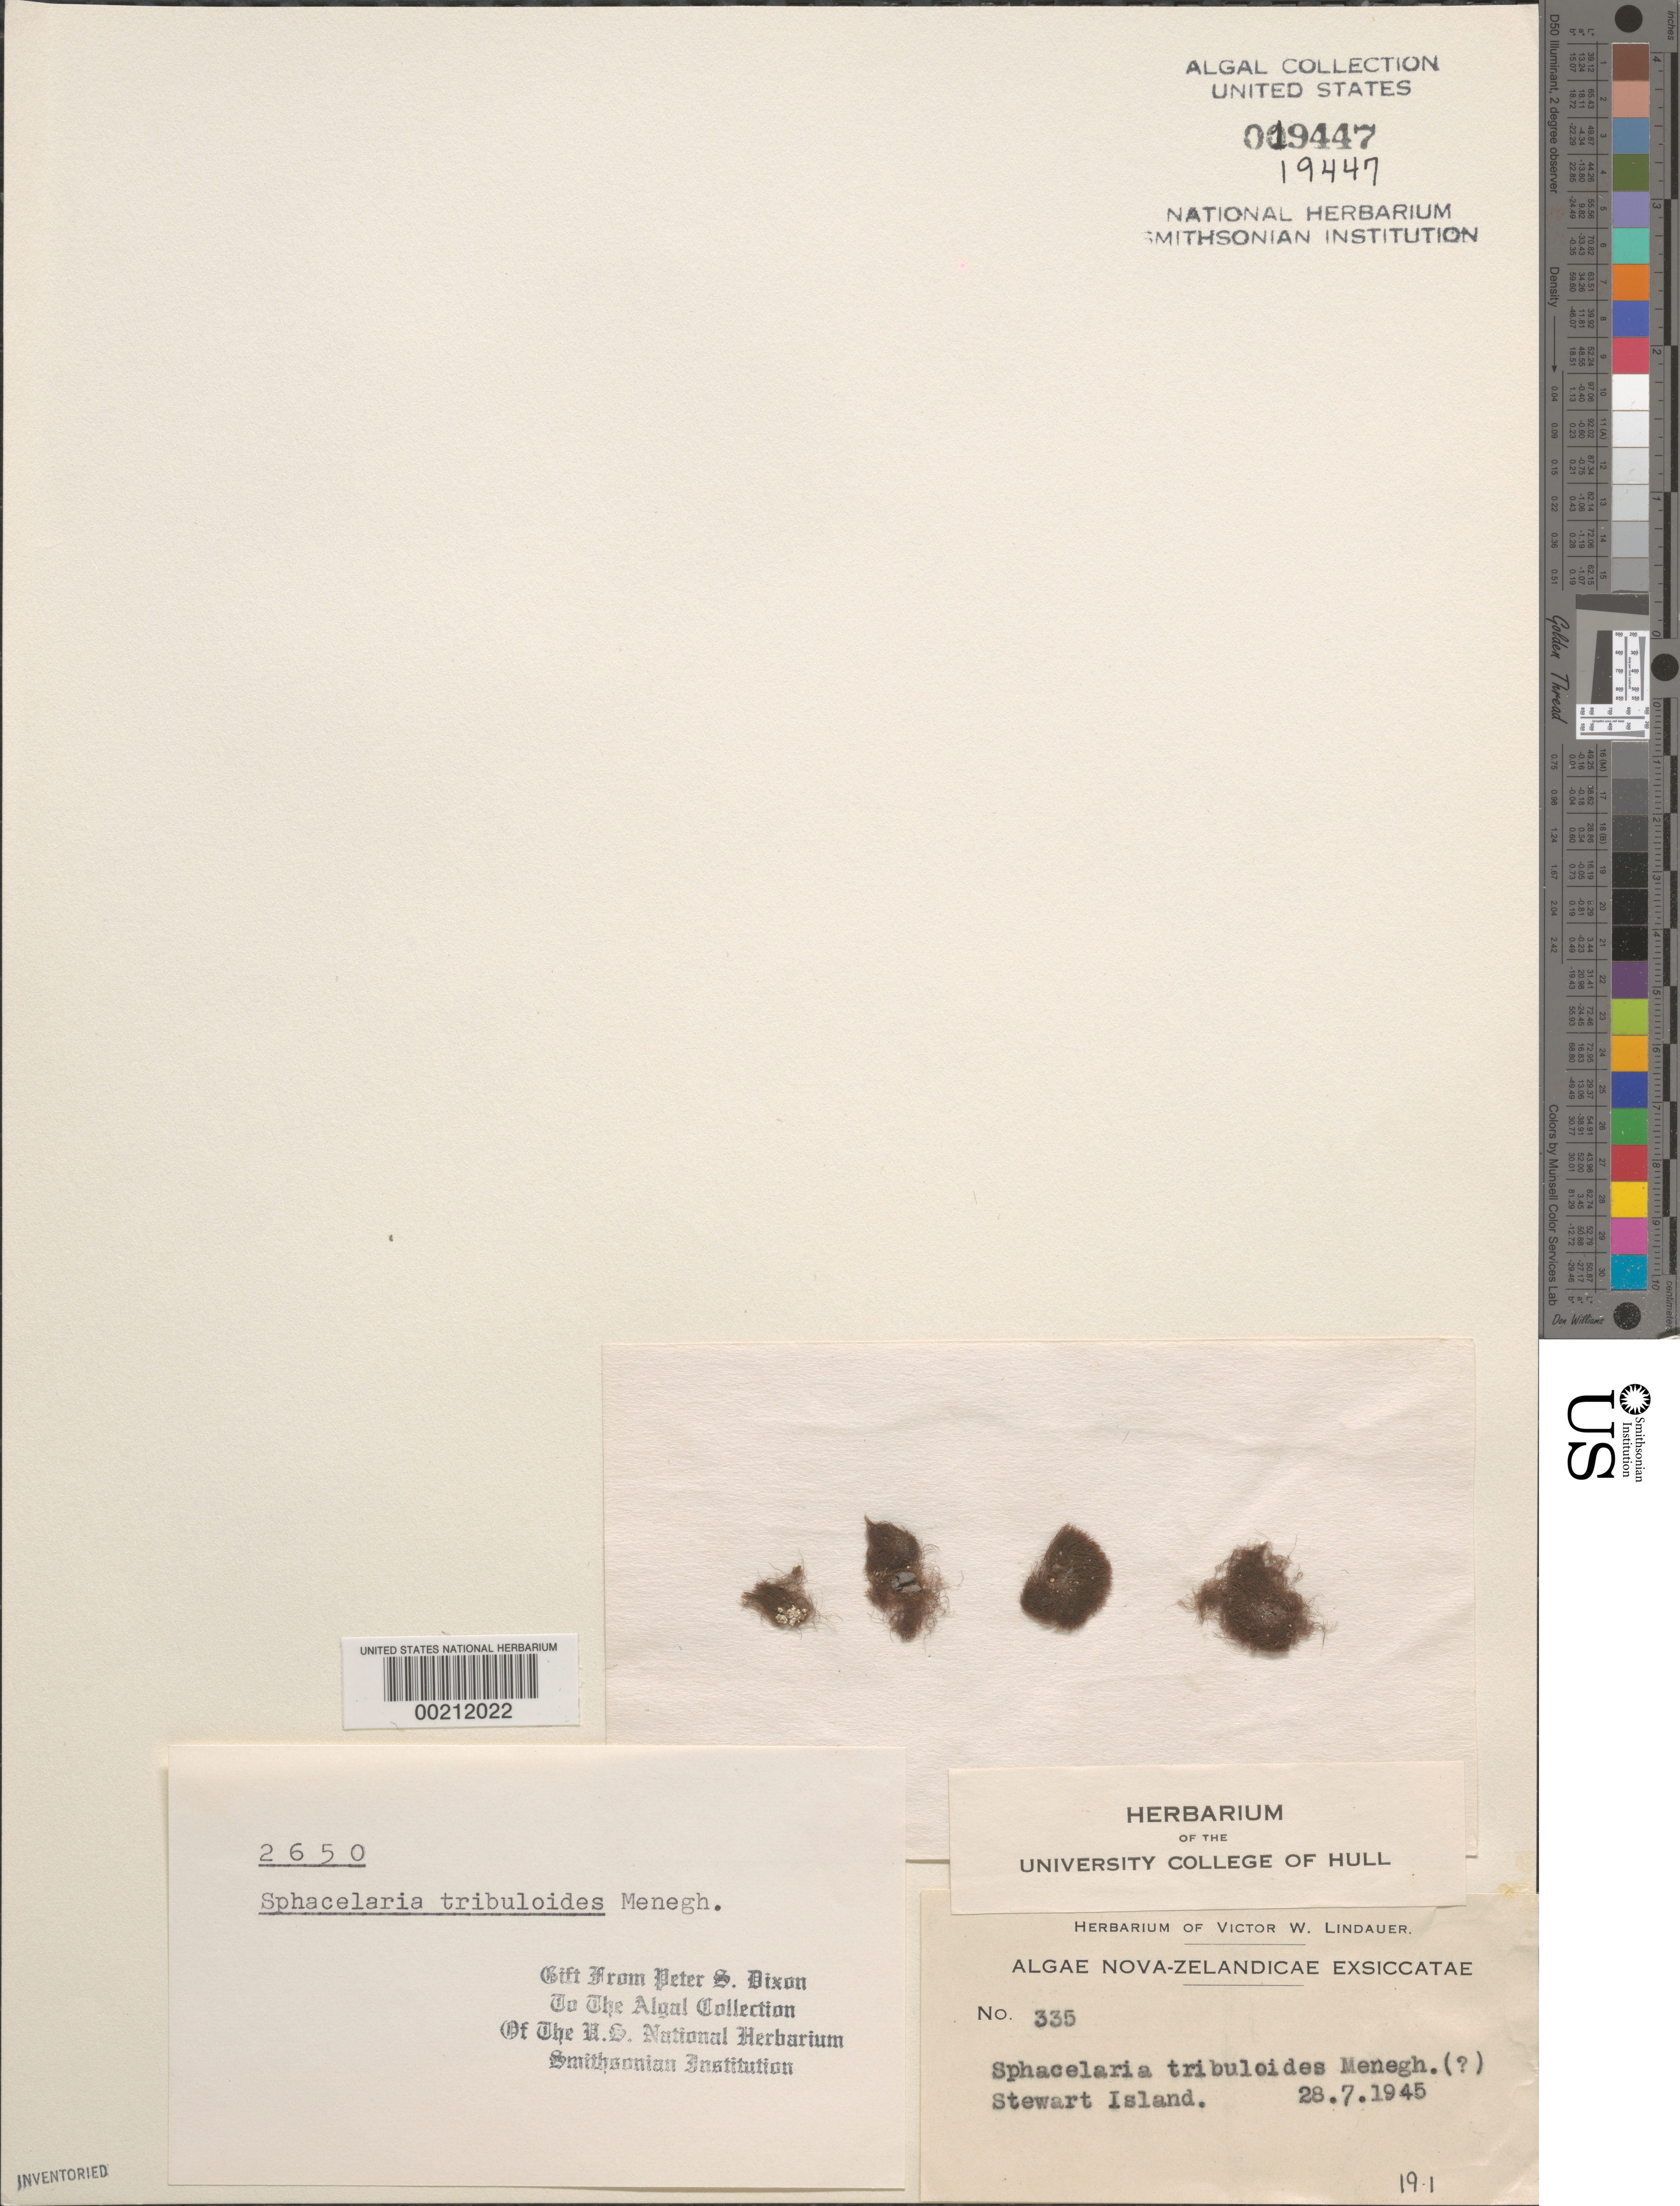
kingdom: Chromista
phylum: Ochrophyta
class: Phaeophyceae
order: Sphacelariales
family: Sphacelariaceae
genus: Sphacelaria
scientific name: Sphacelaria tribuloides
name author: Menegh.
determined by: Dixon, P. S.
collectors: V. Lindauer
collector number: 335 & PSD 2650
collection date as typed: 28 Jul 1945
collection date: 1945-07-28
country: New Zealand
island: Stewart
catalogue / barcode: US 19447